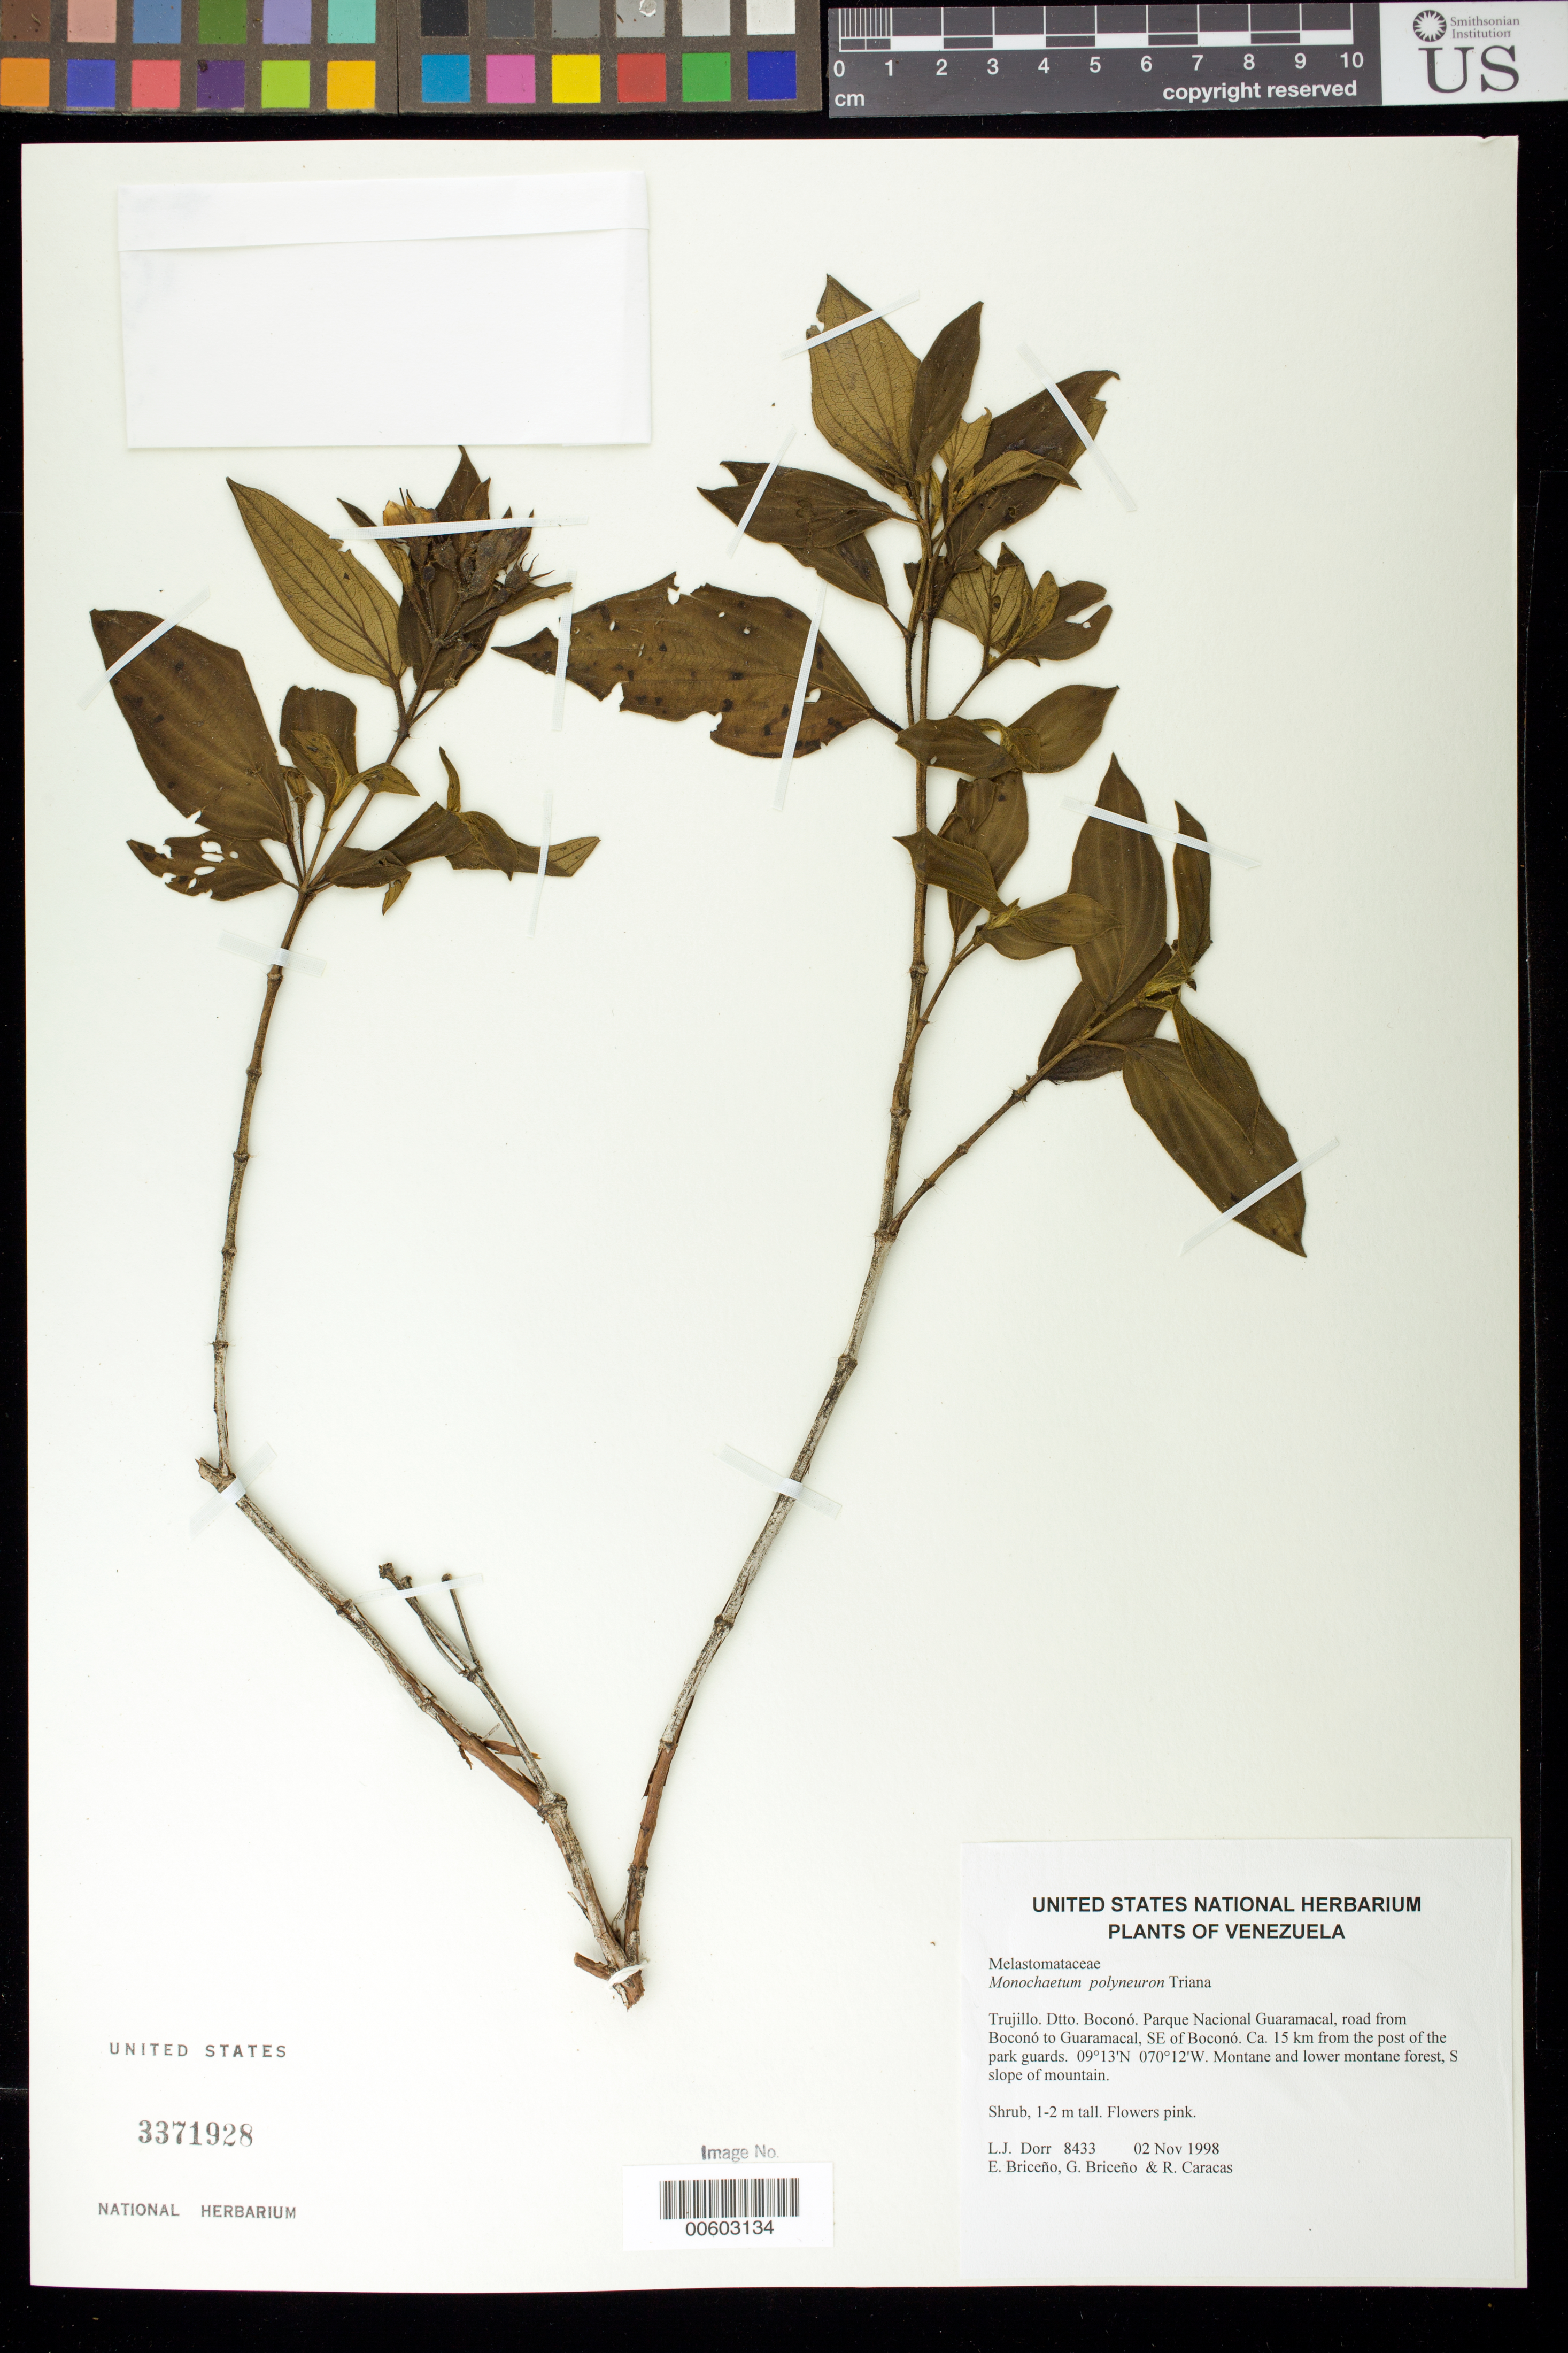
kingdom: Plantae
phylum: Tracheophyta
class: Magnoliopsida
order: Myrtales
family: Melastomataceae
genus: Monochaetum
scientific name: Monochaetum polyneuron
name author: Triana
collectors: L. J. Dorr, E. Briceño, G. Briceño & R. Caracas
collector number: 8433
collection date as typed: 02 Nov 1998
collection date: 1998-11-02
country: Venezuela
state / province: Trujillo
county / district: Boconó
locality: Parque Nacional Guaramacal, road from Boconó to Guaramacal, SE of Boconó, ca. 15 km from the post of the park guards.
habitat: Montane and lower montane forest, S slope of mountain.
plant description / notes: CTES, PORT, US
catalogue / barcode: US 3371928